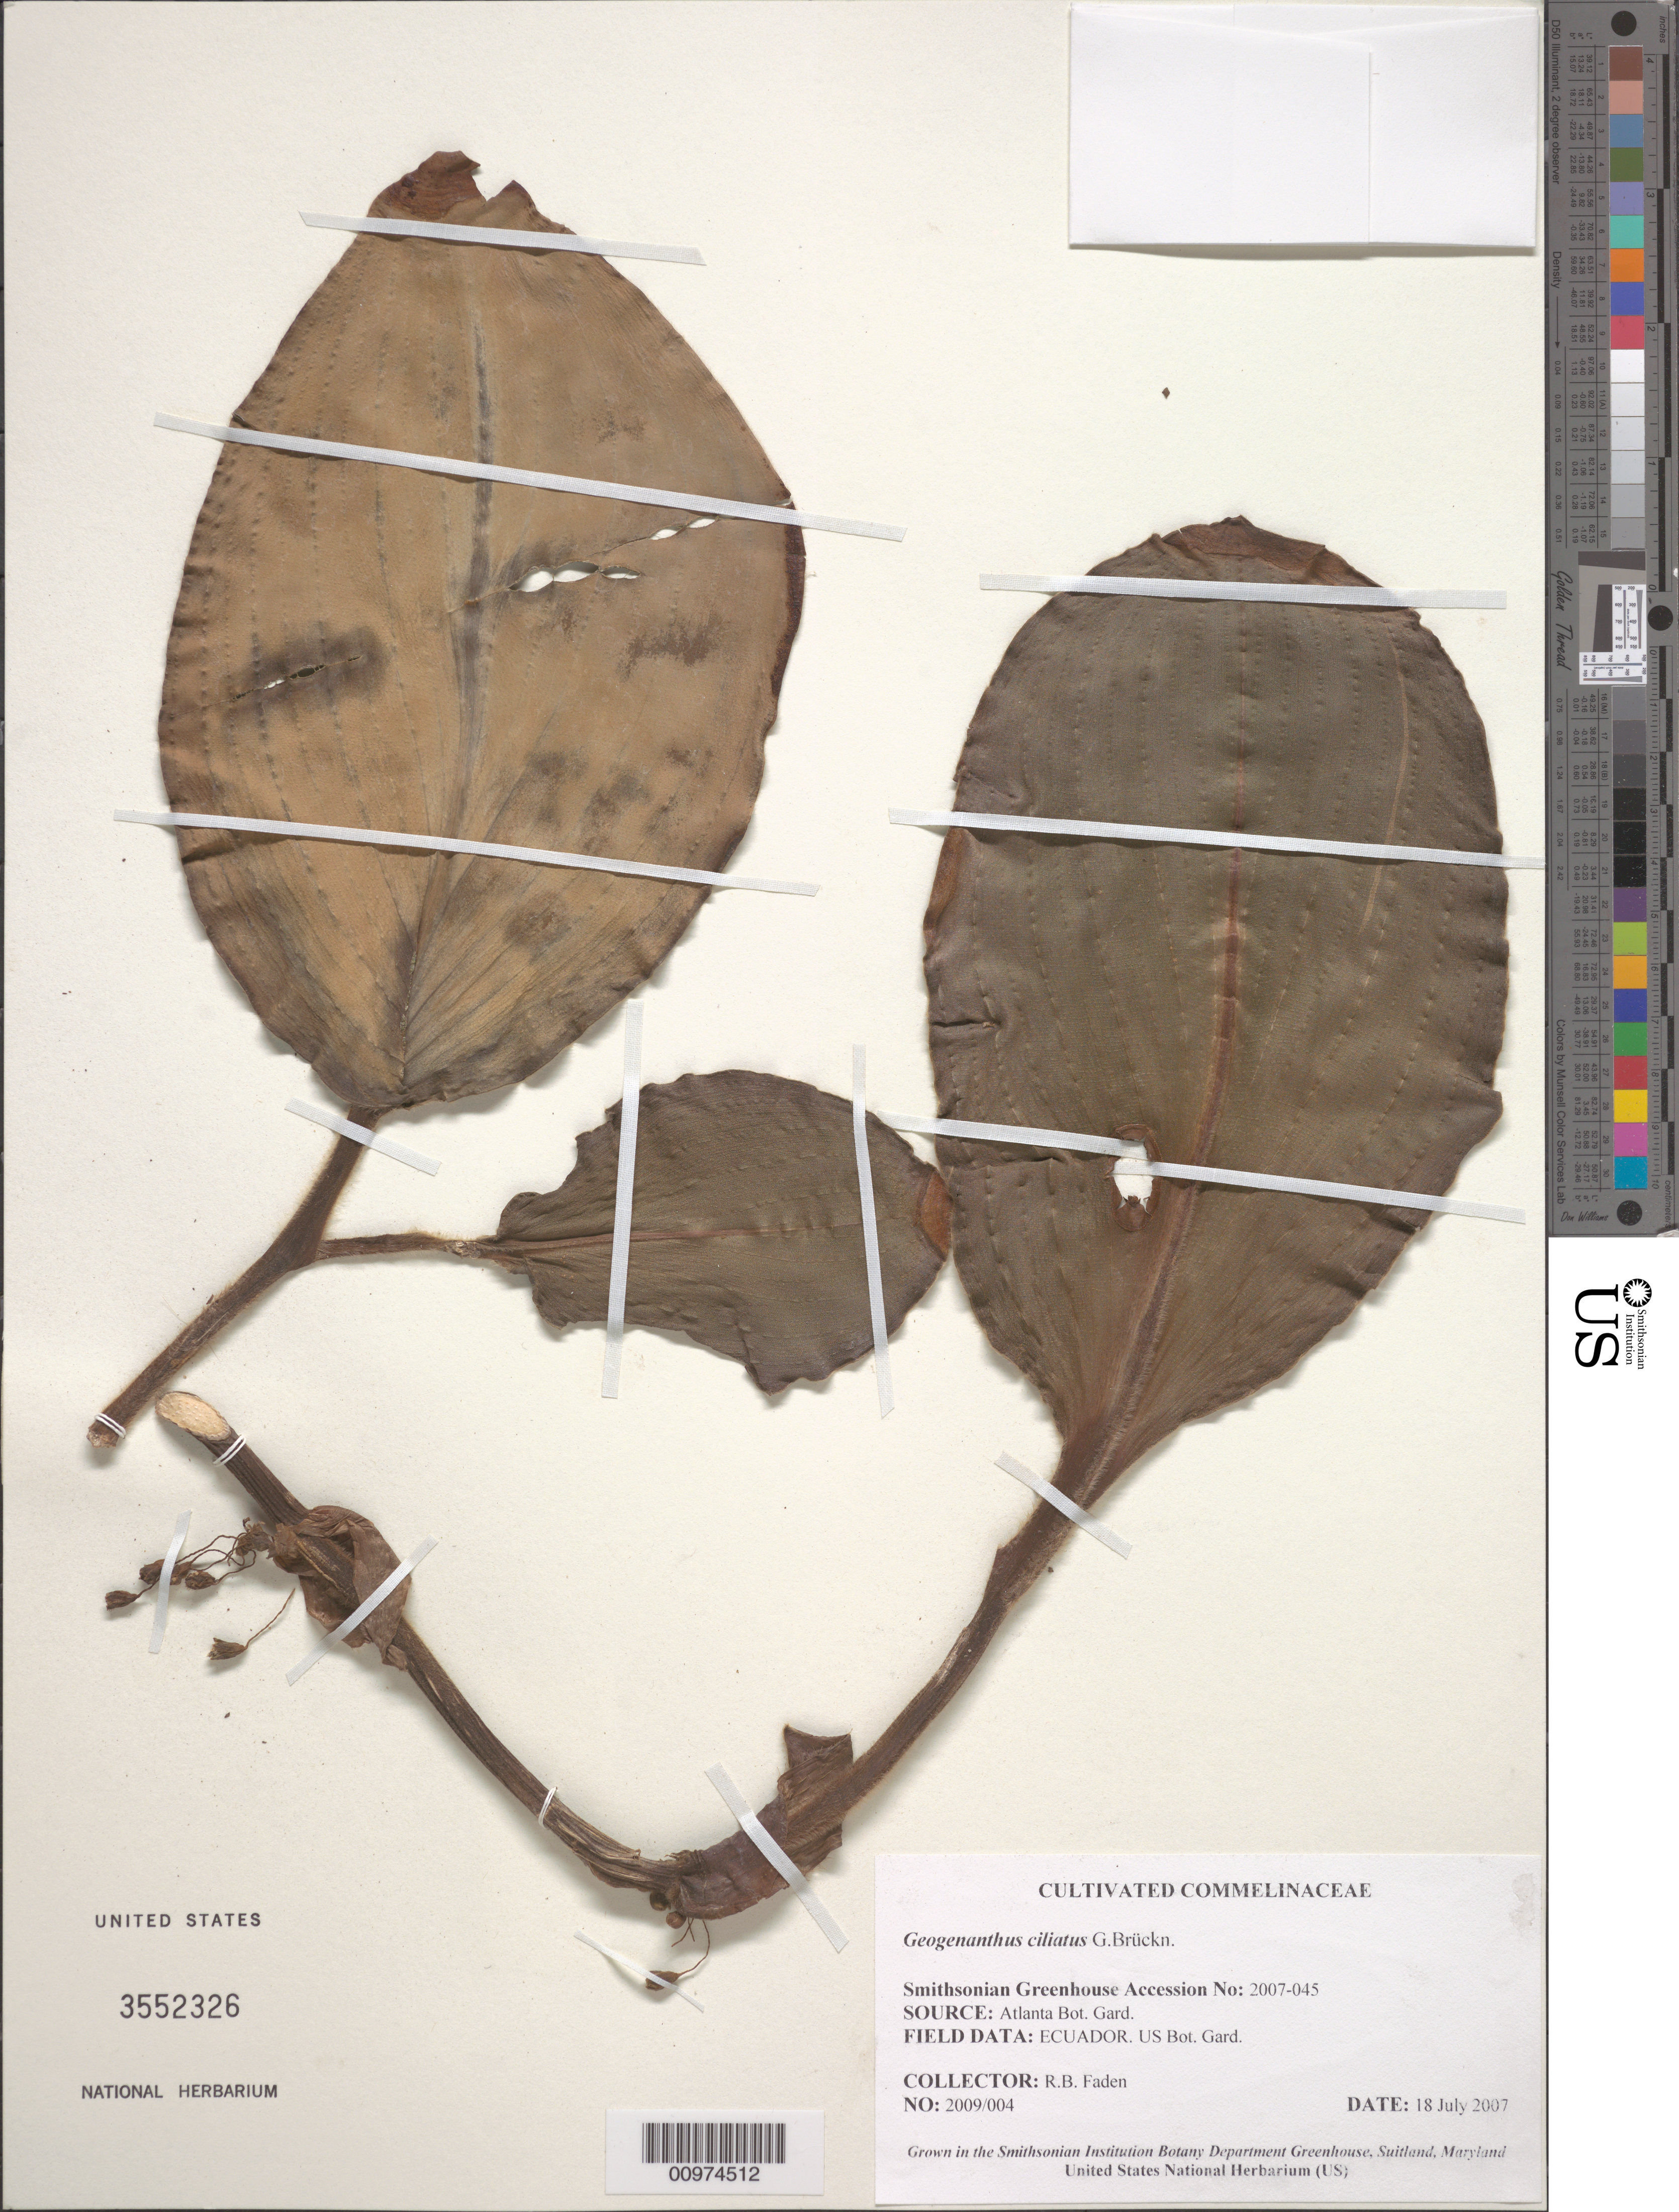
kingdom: Plantae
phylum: Tracheophyta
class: Liliopsida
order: Commelinales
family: Commelinaceae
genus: Geogenanthus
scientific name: Geogenanthus ciliatus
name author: G. Brückn.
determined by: Faden, Robert B., (US), Smithsonian Institution - National Museum of Natural History (UNITED STATES)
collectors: R. B. Faden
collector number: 2009/004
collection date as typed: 18 Jul 2007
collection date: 2007-07-18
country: United States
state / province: District of Columbia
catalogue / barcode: US 3552326